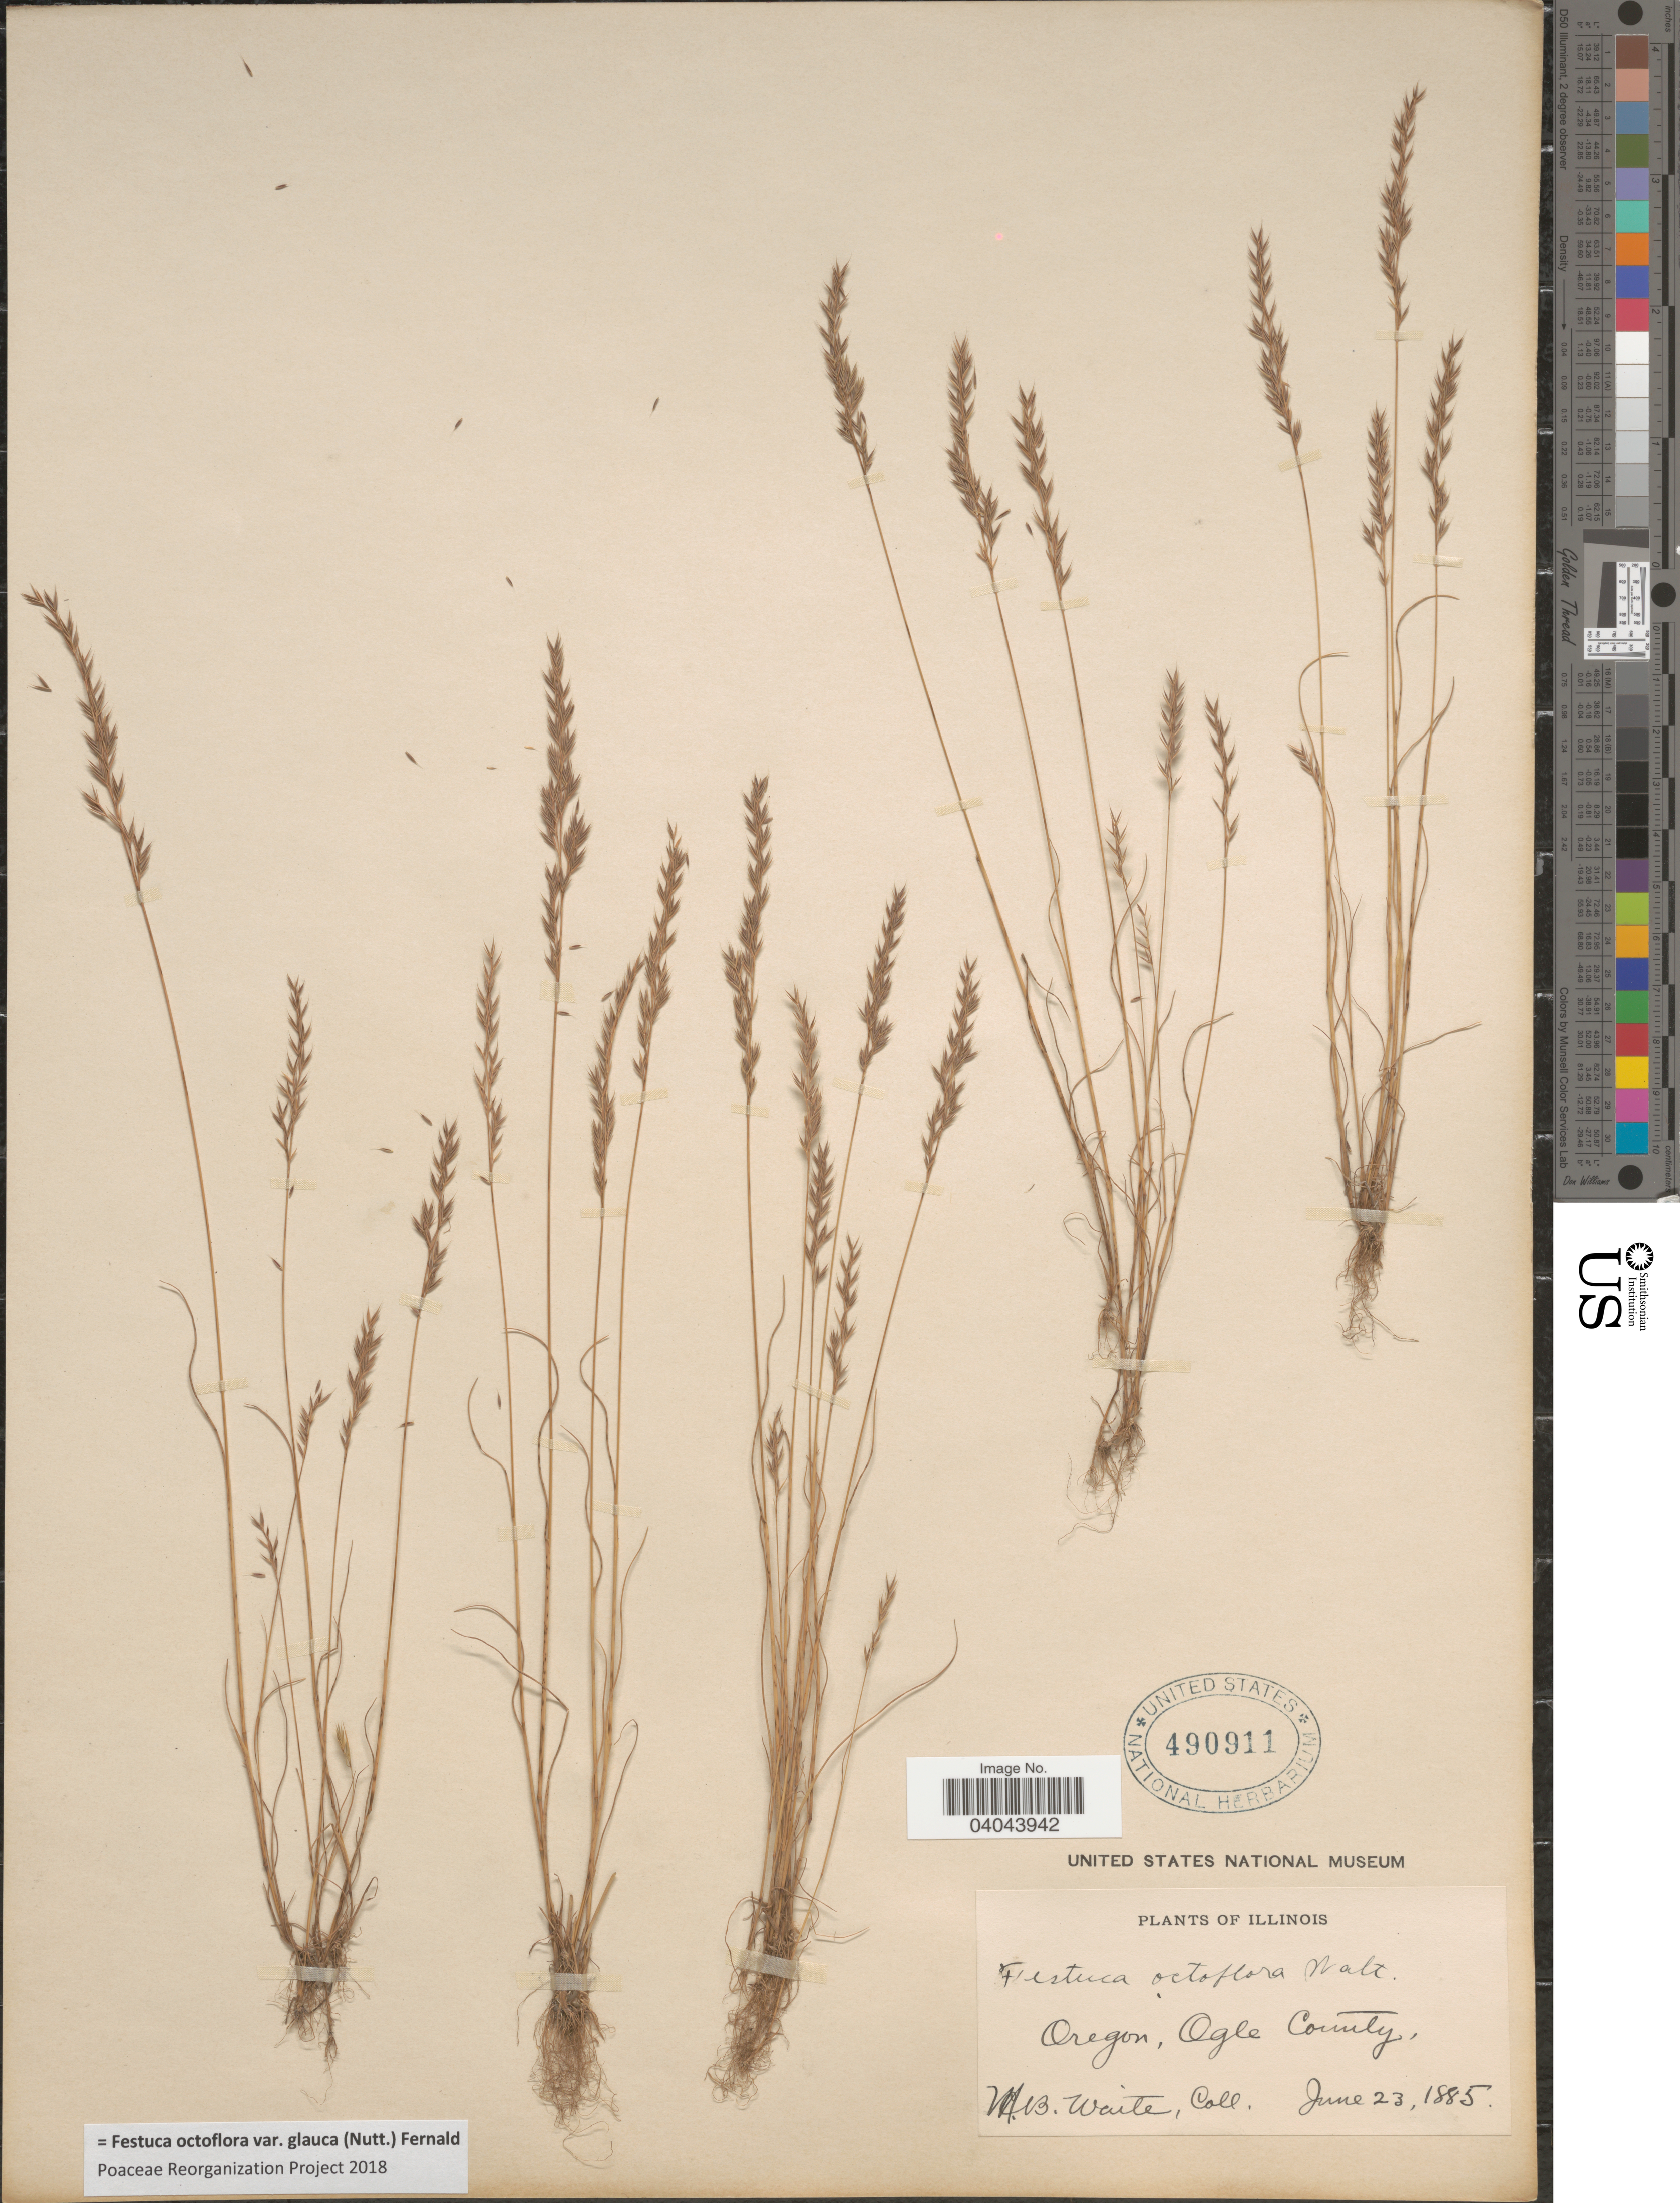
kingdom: Plantae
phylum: Tracheophyta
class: Liliopsida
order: Poales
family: Poaceae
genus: Festuca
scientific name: Festuca octoflora var. glauca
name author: (Nutt.) Fernald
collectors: M. B. Waite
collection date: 1885-06-23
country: United States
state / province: Illinois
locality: Oregon, Ogle County.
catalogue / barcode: US 490911